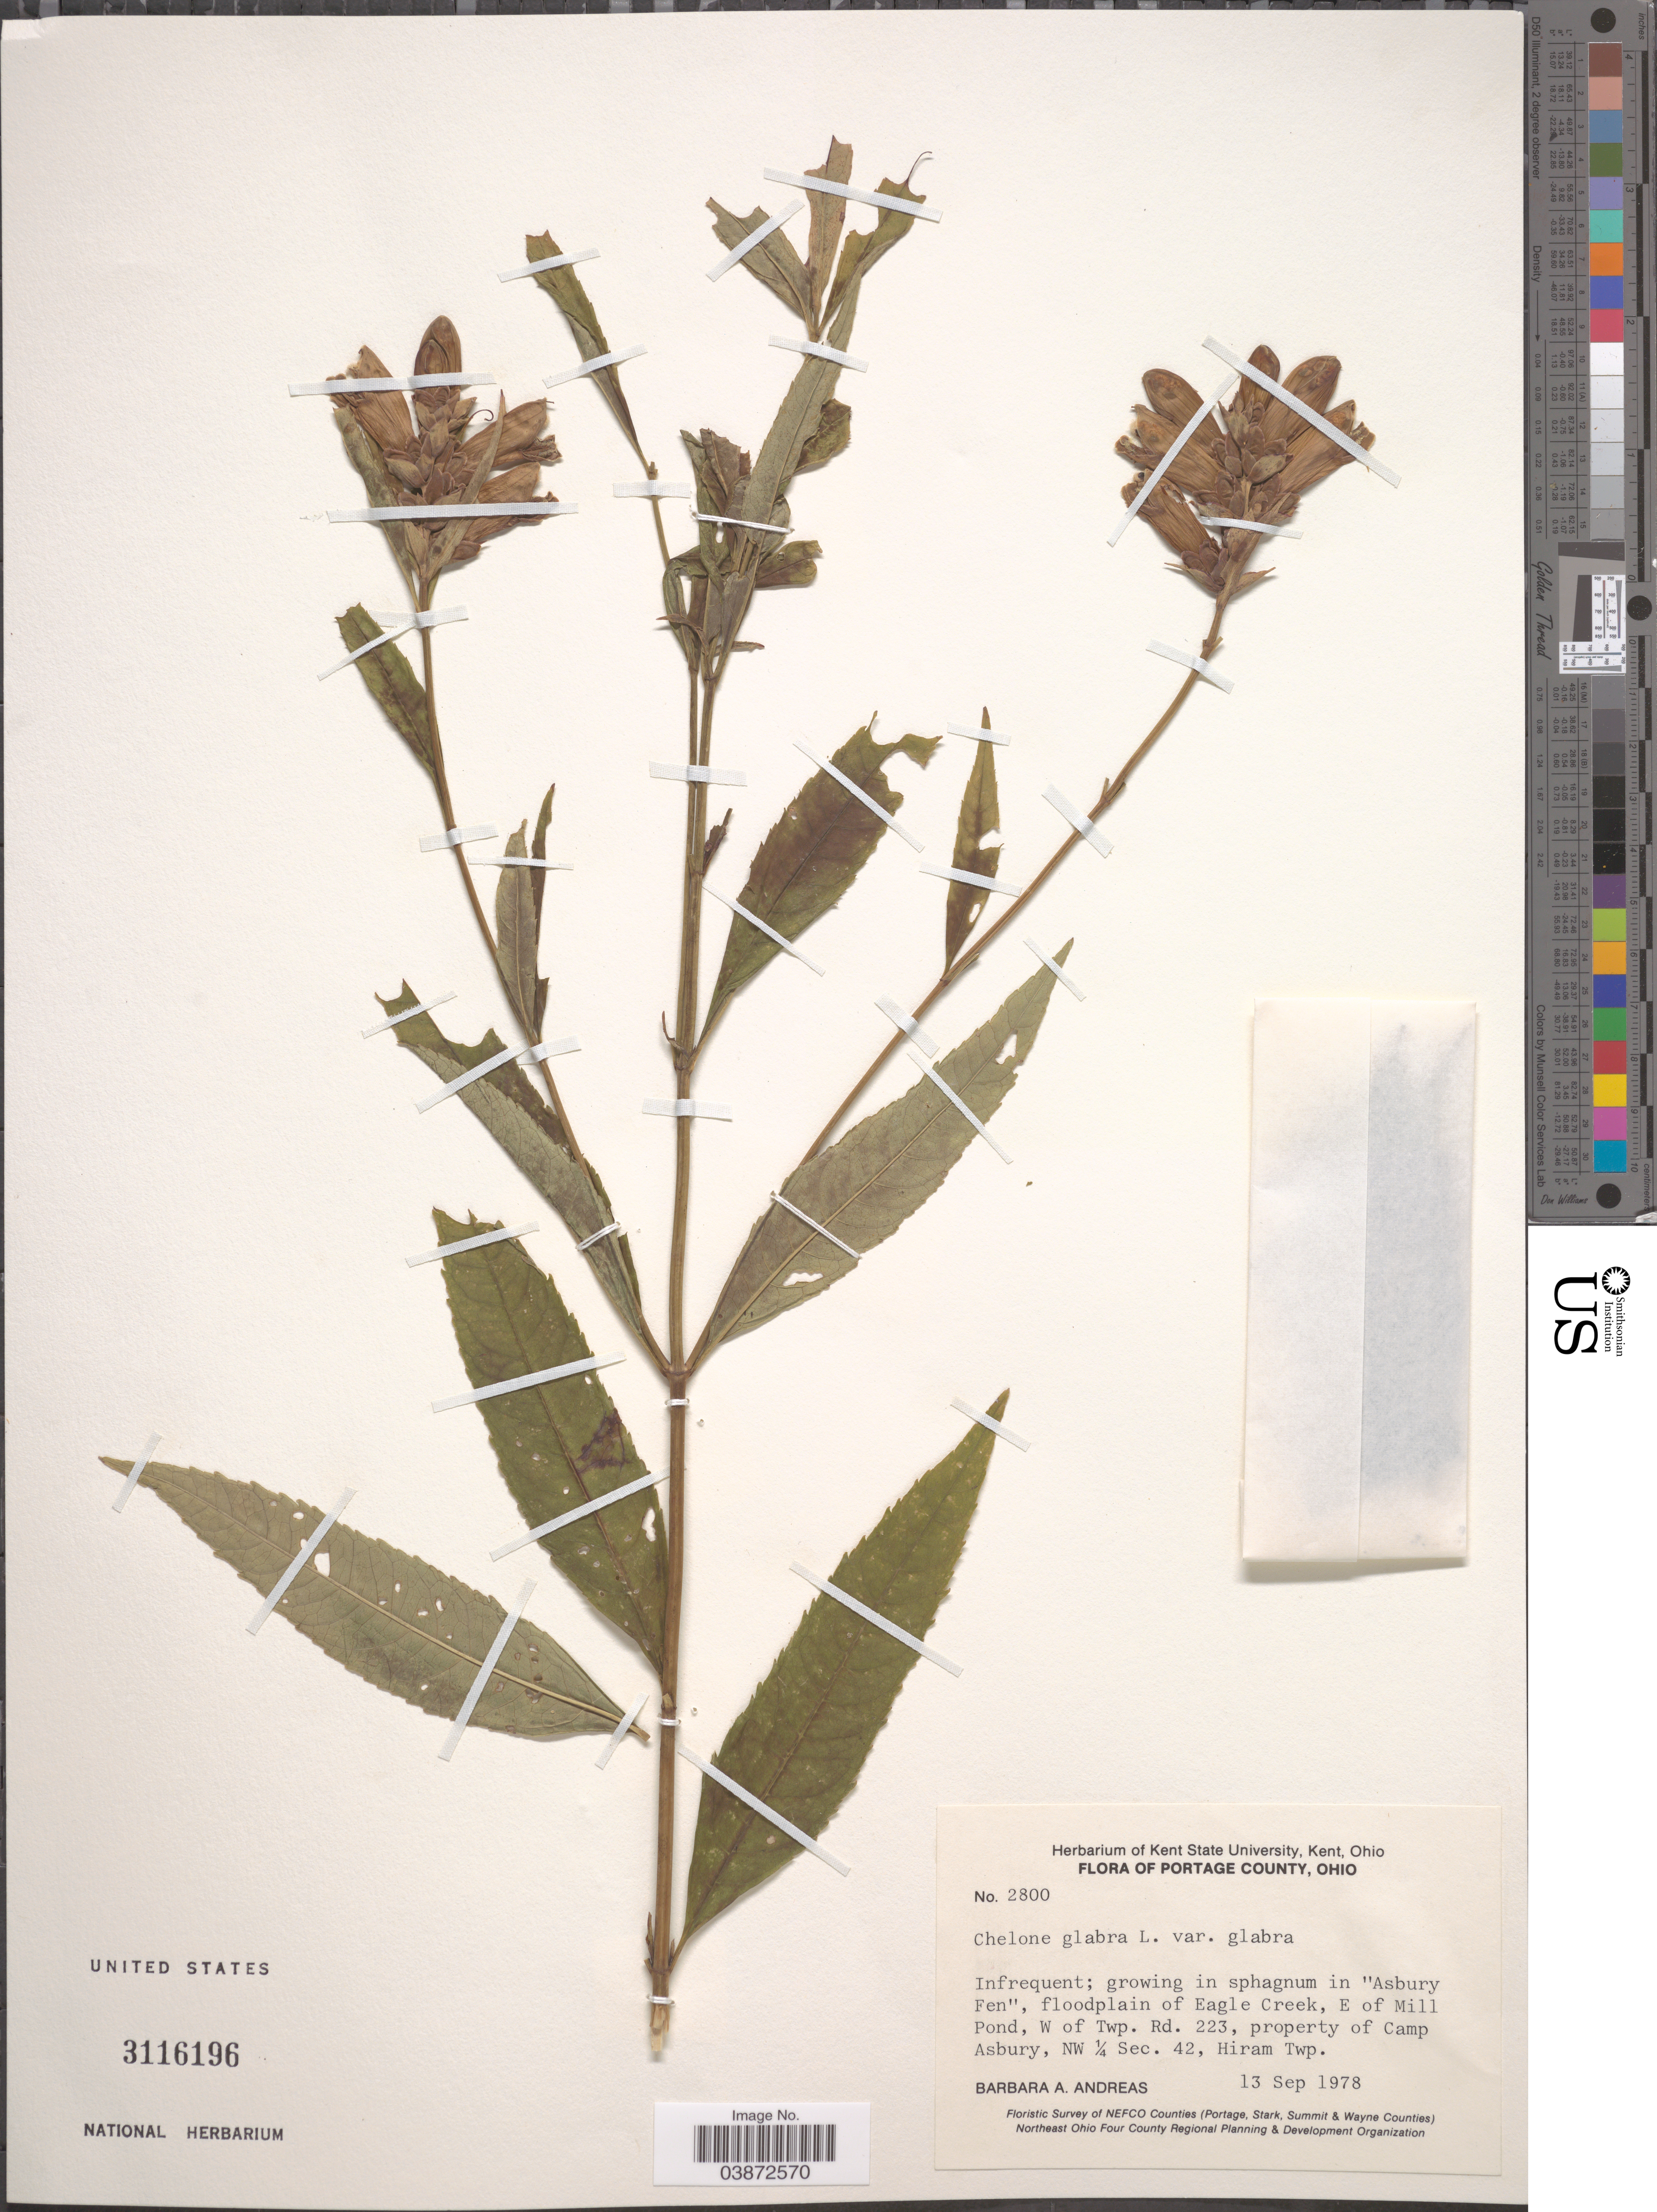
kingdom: Plantae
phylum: Tracheophyta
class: Magnoliopsida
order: Lamiales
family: Plantaginaceae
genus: Chelone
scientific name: Chelone glabra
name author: L.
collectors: B. A. Andreas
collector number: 2800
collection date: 1978-09-13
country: United States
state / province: Ohio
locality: Portage County. Floodplain of Eagle Creek, E of Mill Pond, W of Twp. Rd. 223, property of Camp Asbury, NW ¼ Sec. 42, Hiram Twp.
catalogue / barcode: US 3116196